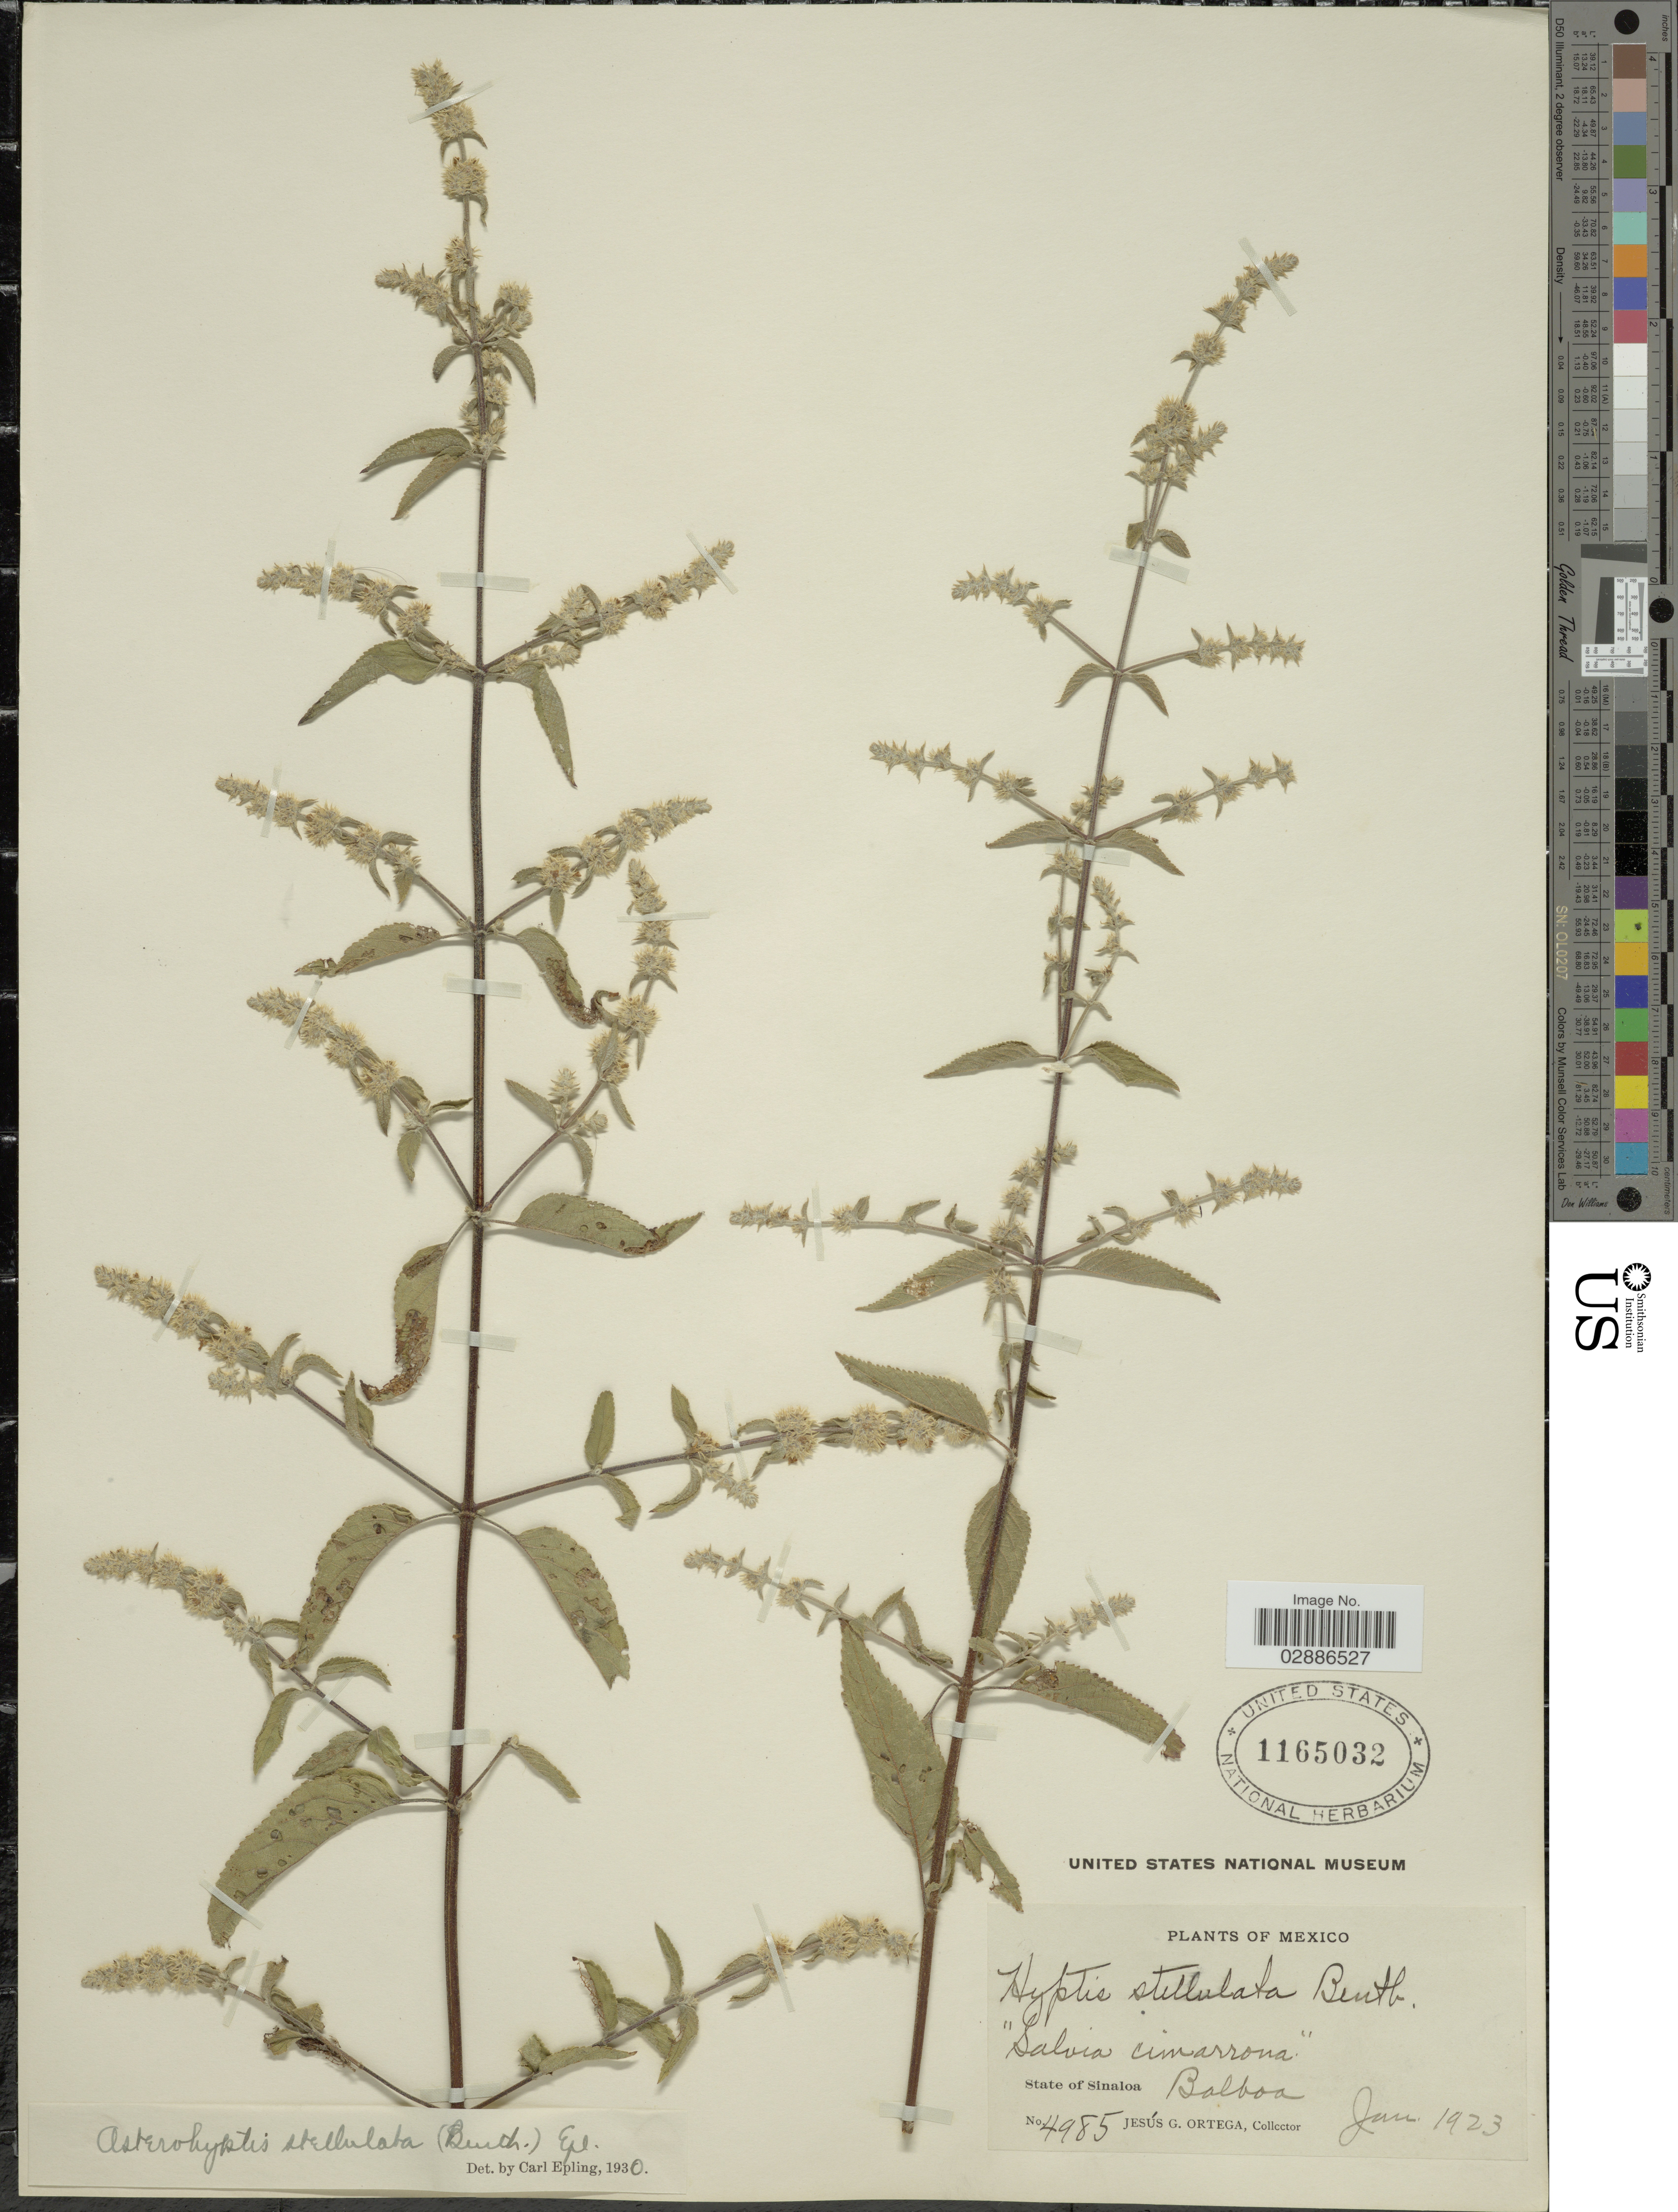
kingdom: Plantae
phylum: Tracheophyta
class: Magnoliopsida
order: Lamiales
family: Lamiaceae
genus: Asterohyptis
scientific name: Asterohyptis stellulata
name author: (Benth.) Epling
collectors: J. Ortega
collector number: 4985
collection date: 1923-01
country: Mexico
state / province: Sinaloa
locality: State of Sinaloa, Balboa.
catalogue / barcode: US 1165032